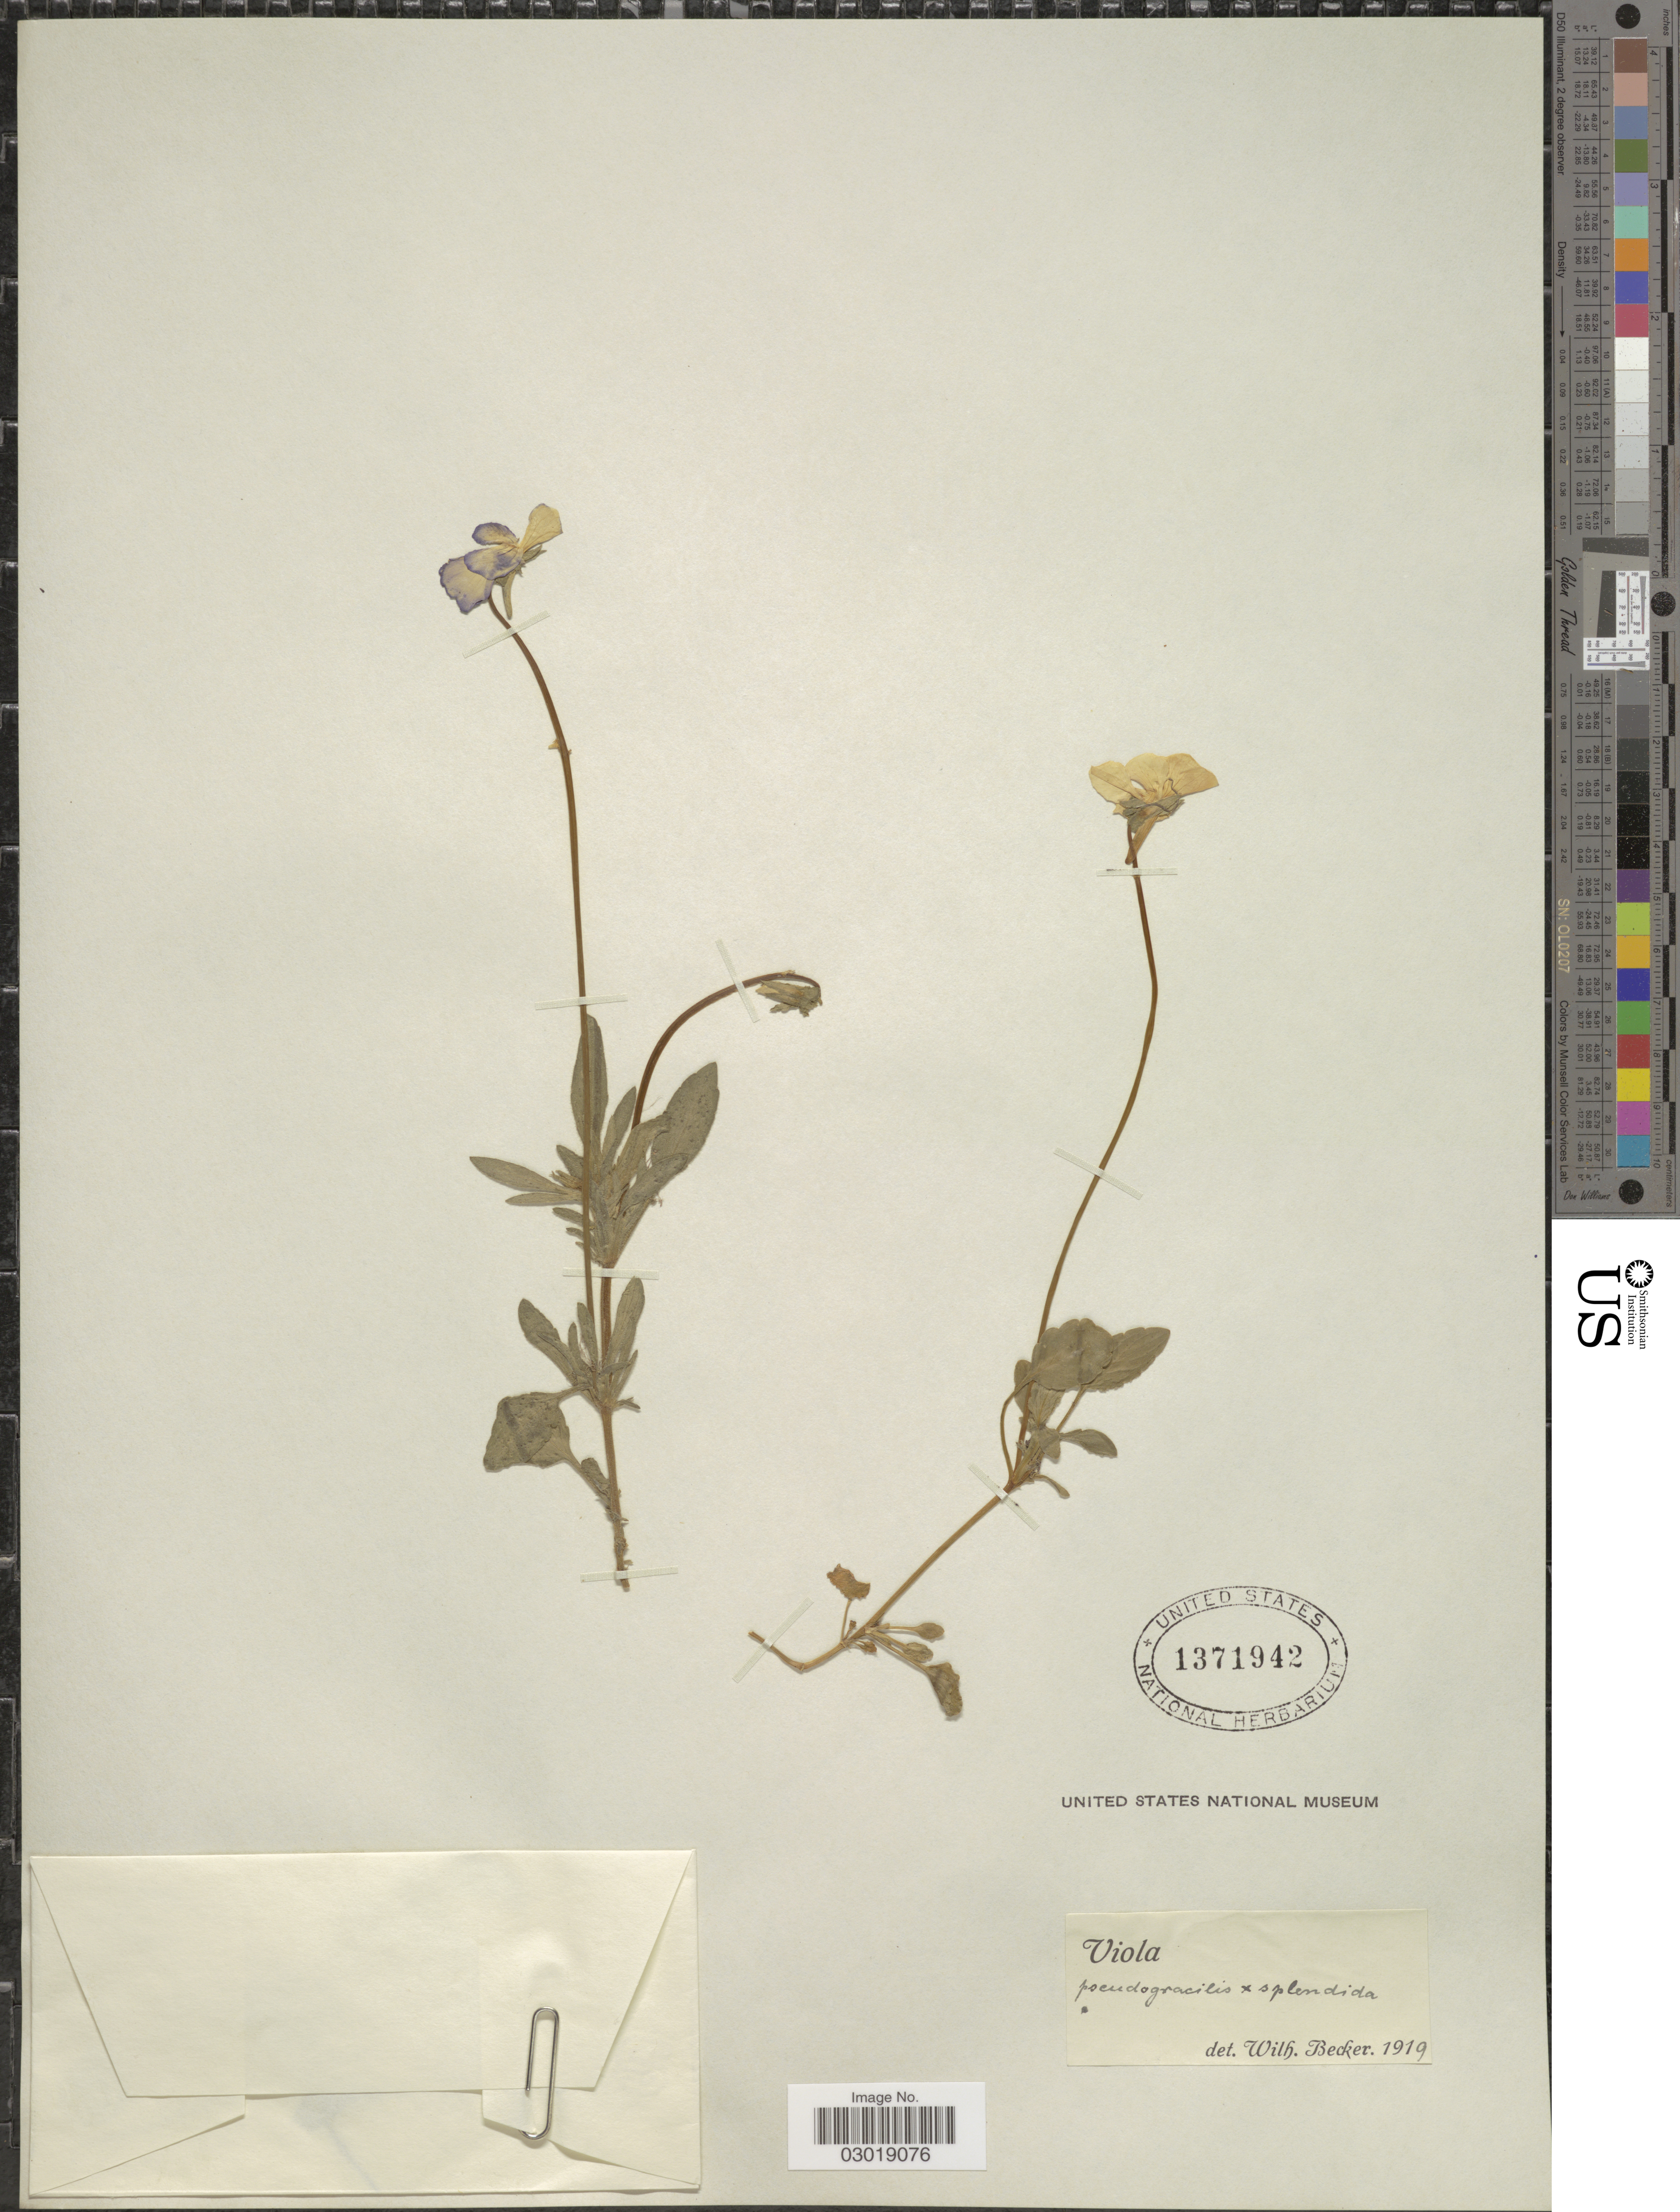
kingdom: Plantae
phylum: Tracheophyta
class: Magnoliopsida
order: Malpighiales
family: Violaceae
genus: Viola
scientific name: Viola pseudogracilis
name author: Strobl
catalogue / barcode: US 1371942